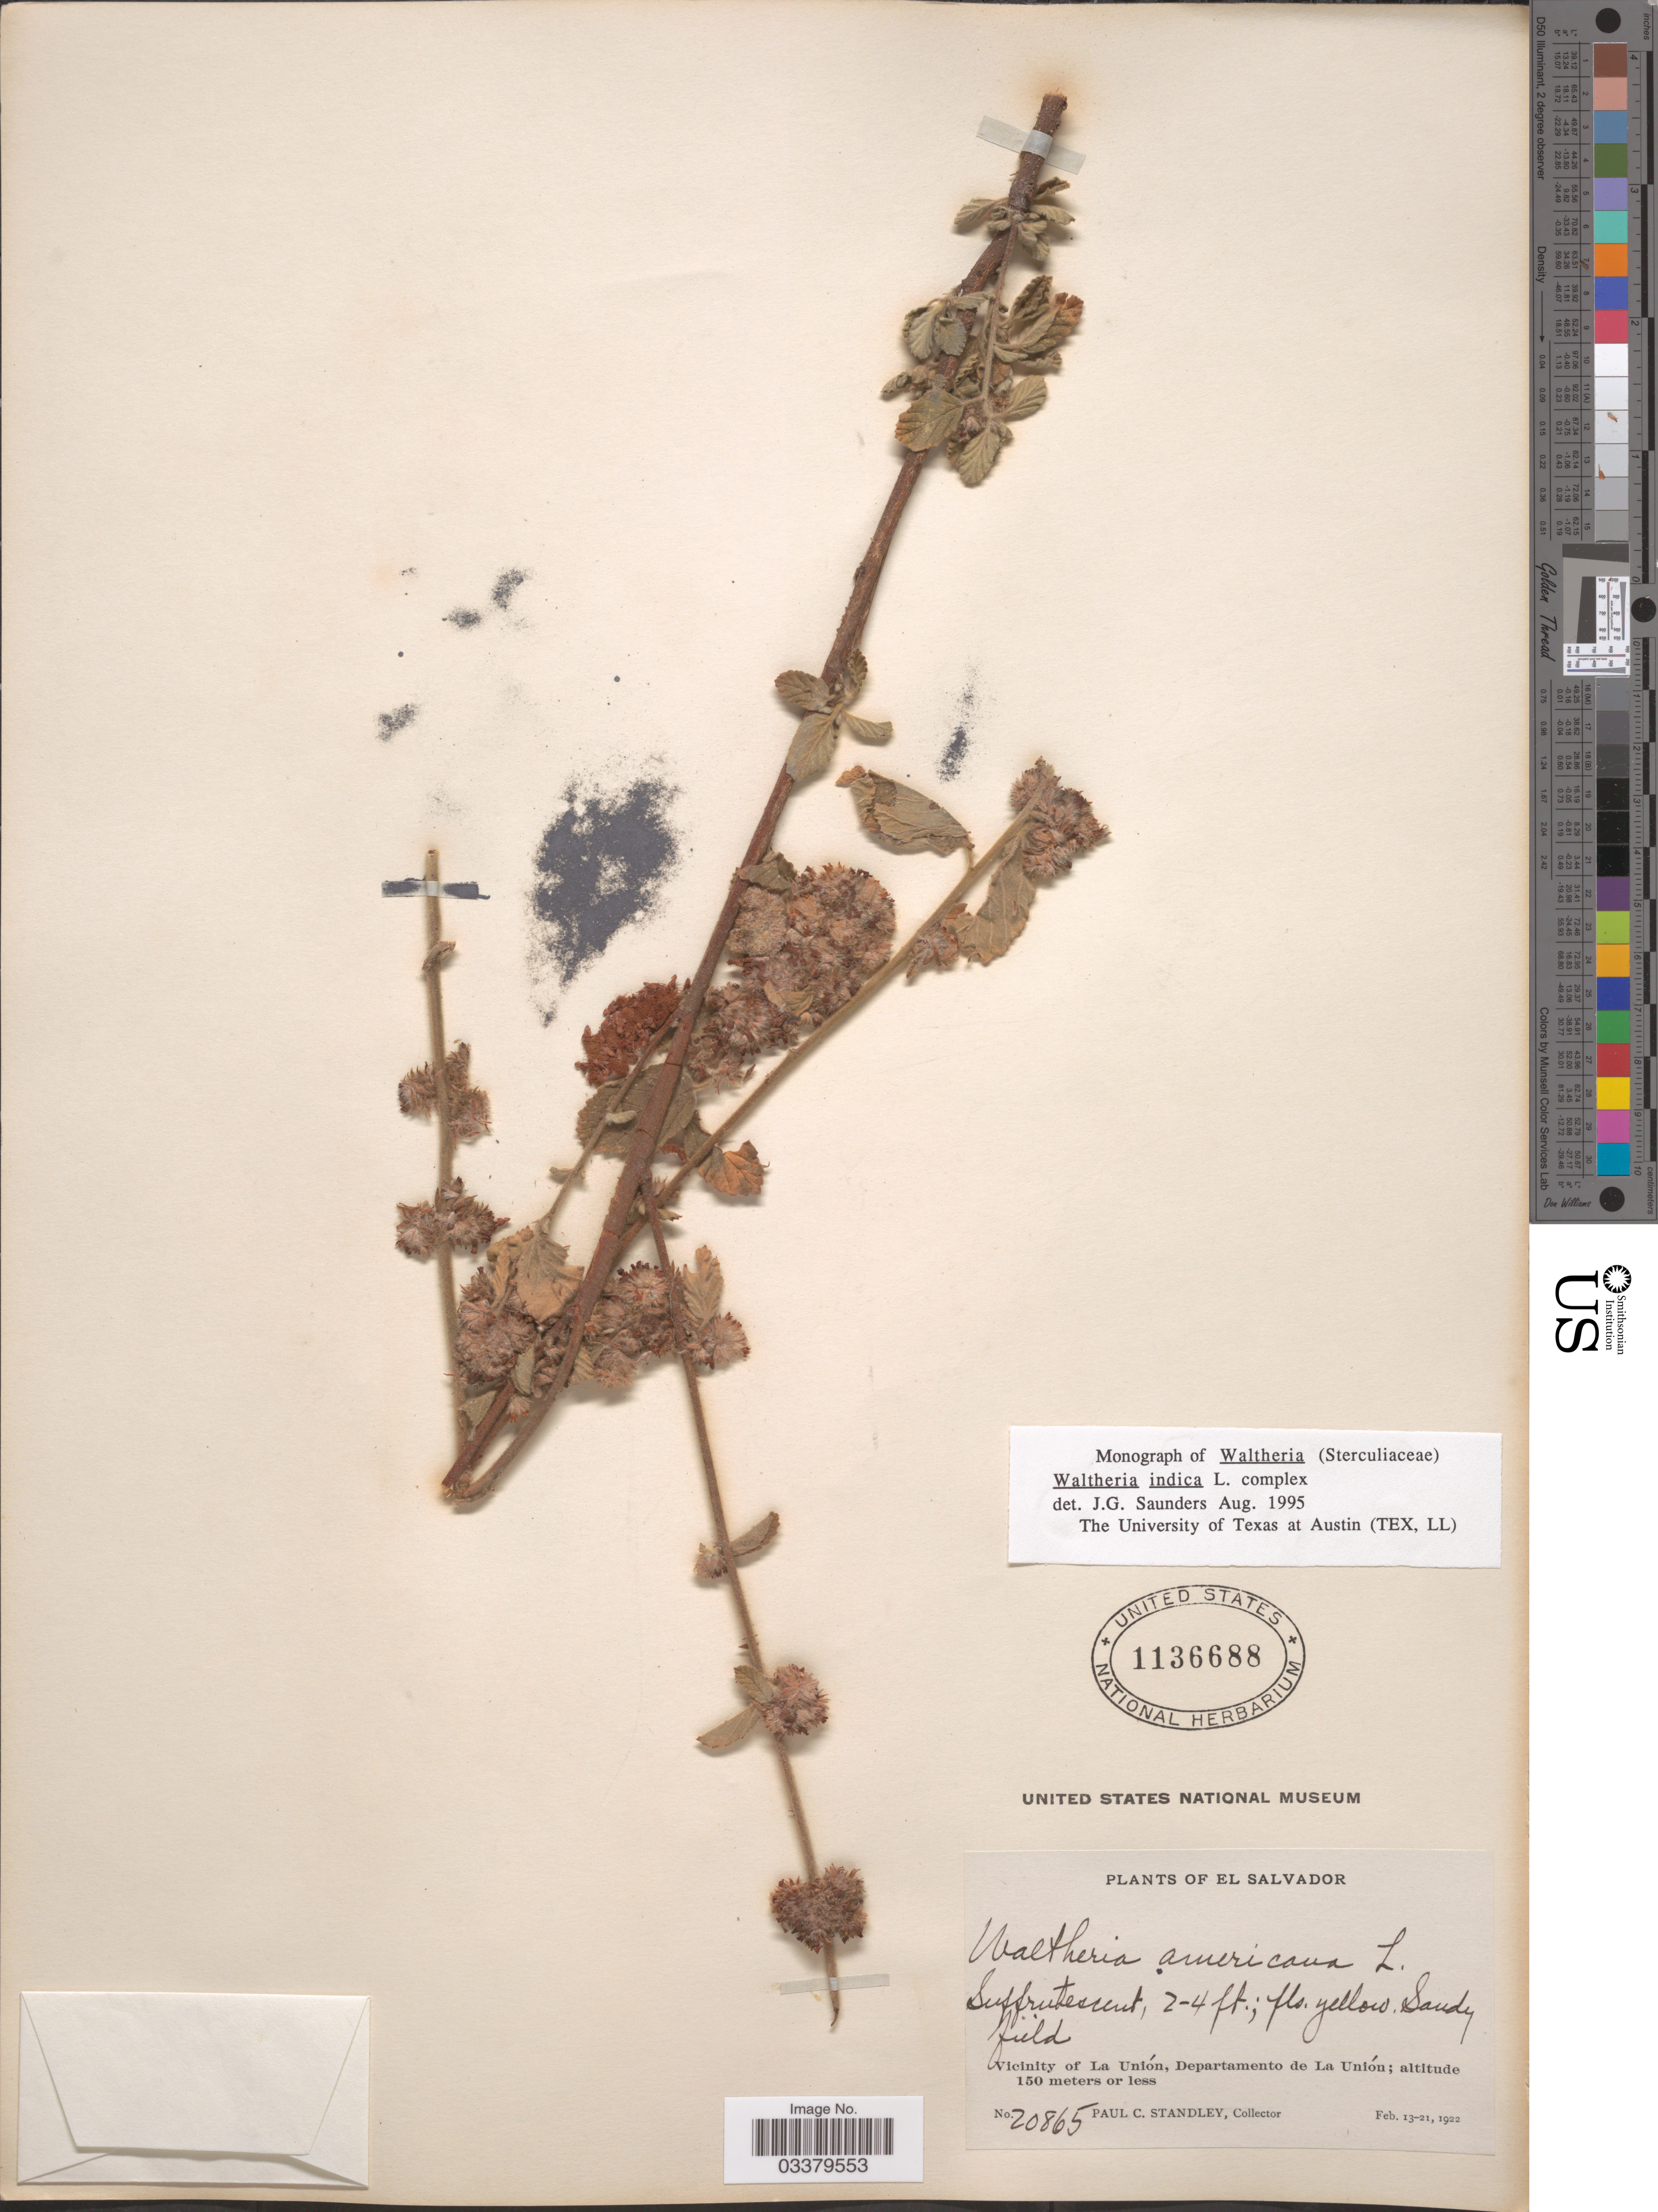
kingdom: Plantae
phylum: Tracheophyta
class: Magnoliopsida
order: Malvales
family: Malvaceae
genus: Waltheria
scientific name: Waltheria indica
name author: L.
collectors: P. C. Standley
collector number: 20865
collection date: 1922-02-13/1922-02-21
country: El Salvador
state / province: La Union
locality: Vicinity of La Unión, Departamento de La Unión.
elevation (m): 150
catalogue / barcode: US 1136688